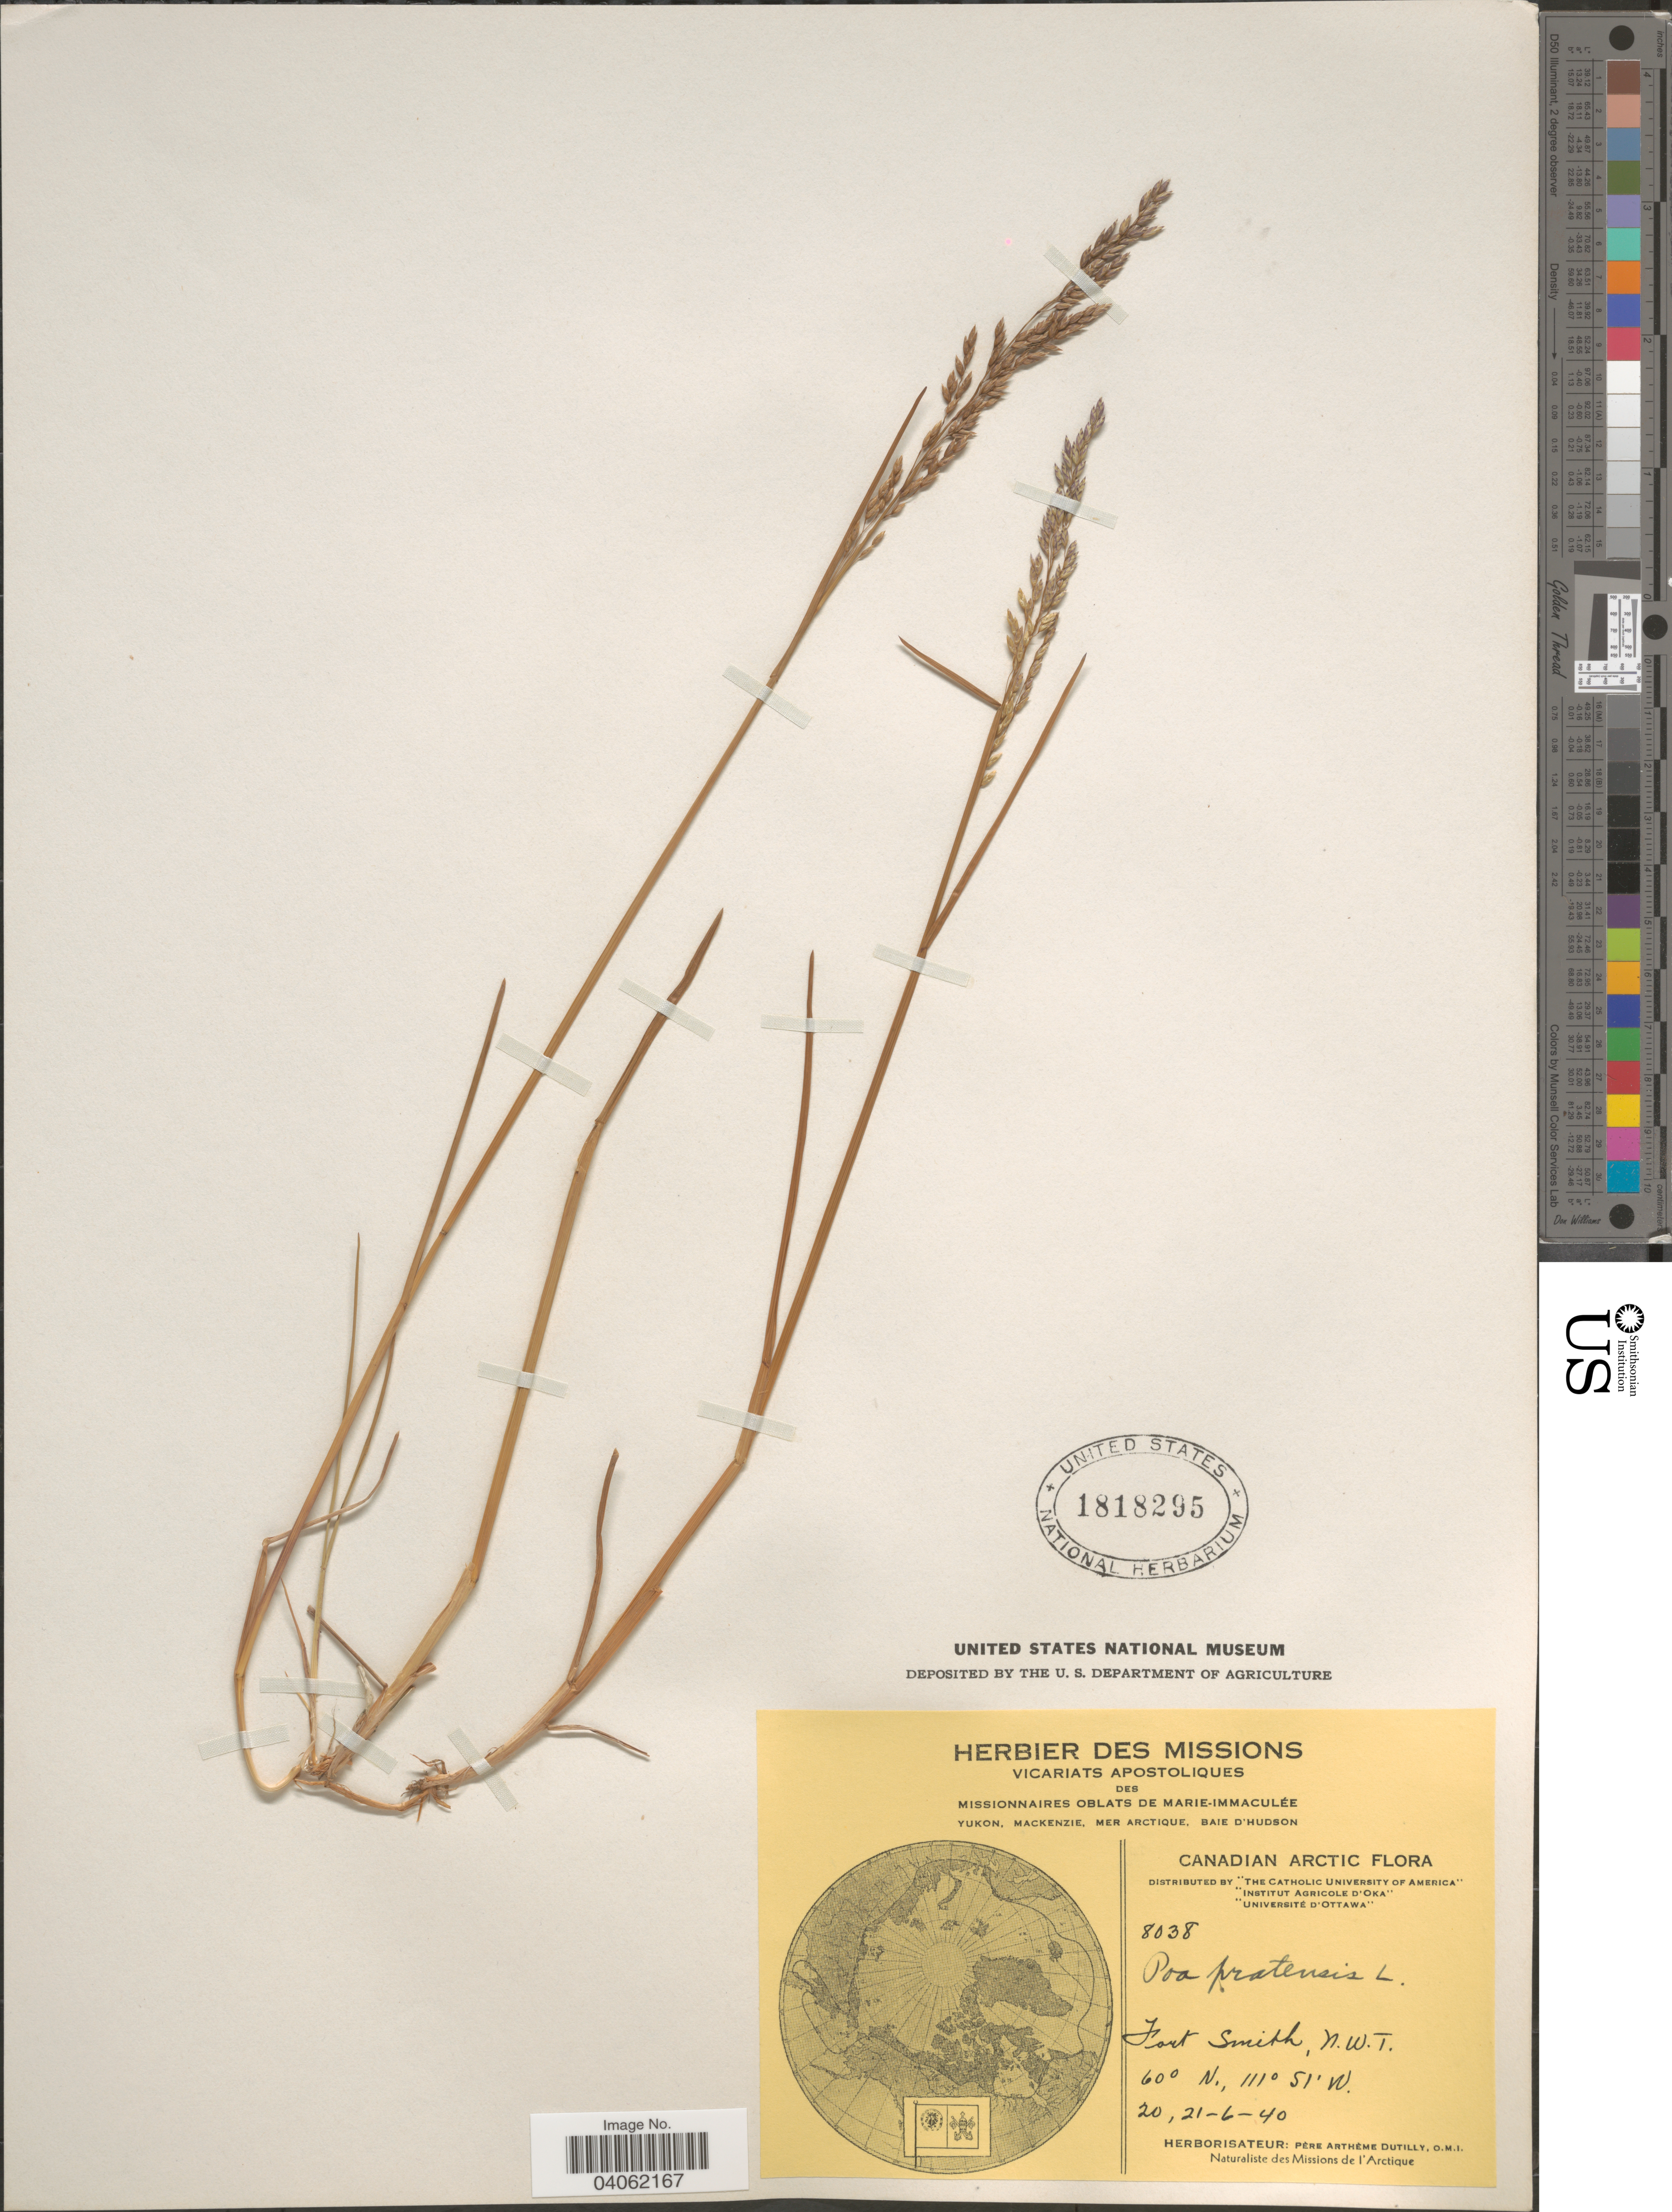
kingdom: Plantae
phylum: Tracheophyta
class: Liliopsida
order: Poales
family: Poaceae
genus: Poa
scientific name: Poa pratensis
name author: L.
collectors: P. Dutilly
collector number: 8038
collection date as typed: Transcribed d/m/y: 20/6/40 to 21/6/40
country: Canada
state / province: Northwest Territories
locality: Canadian Arctic. Fort Smith.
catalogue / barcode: US 1818295